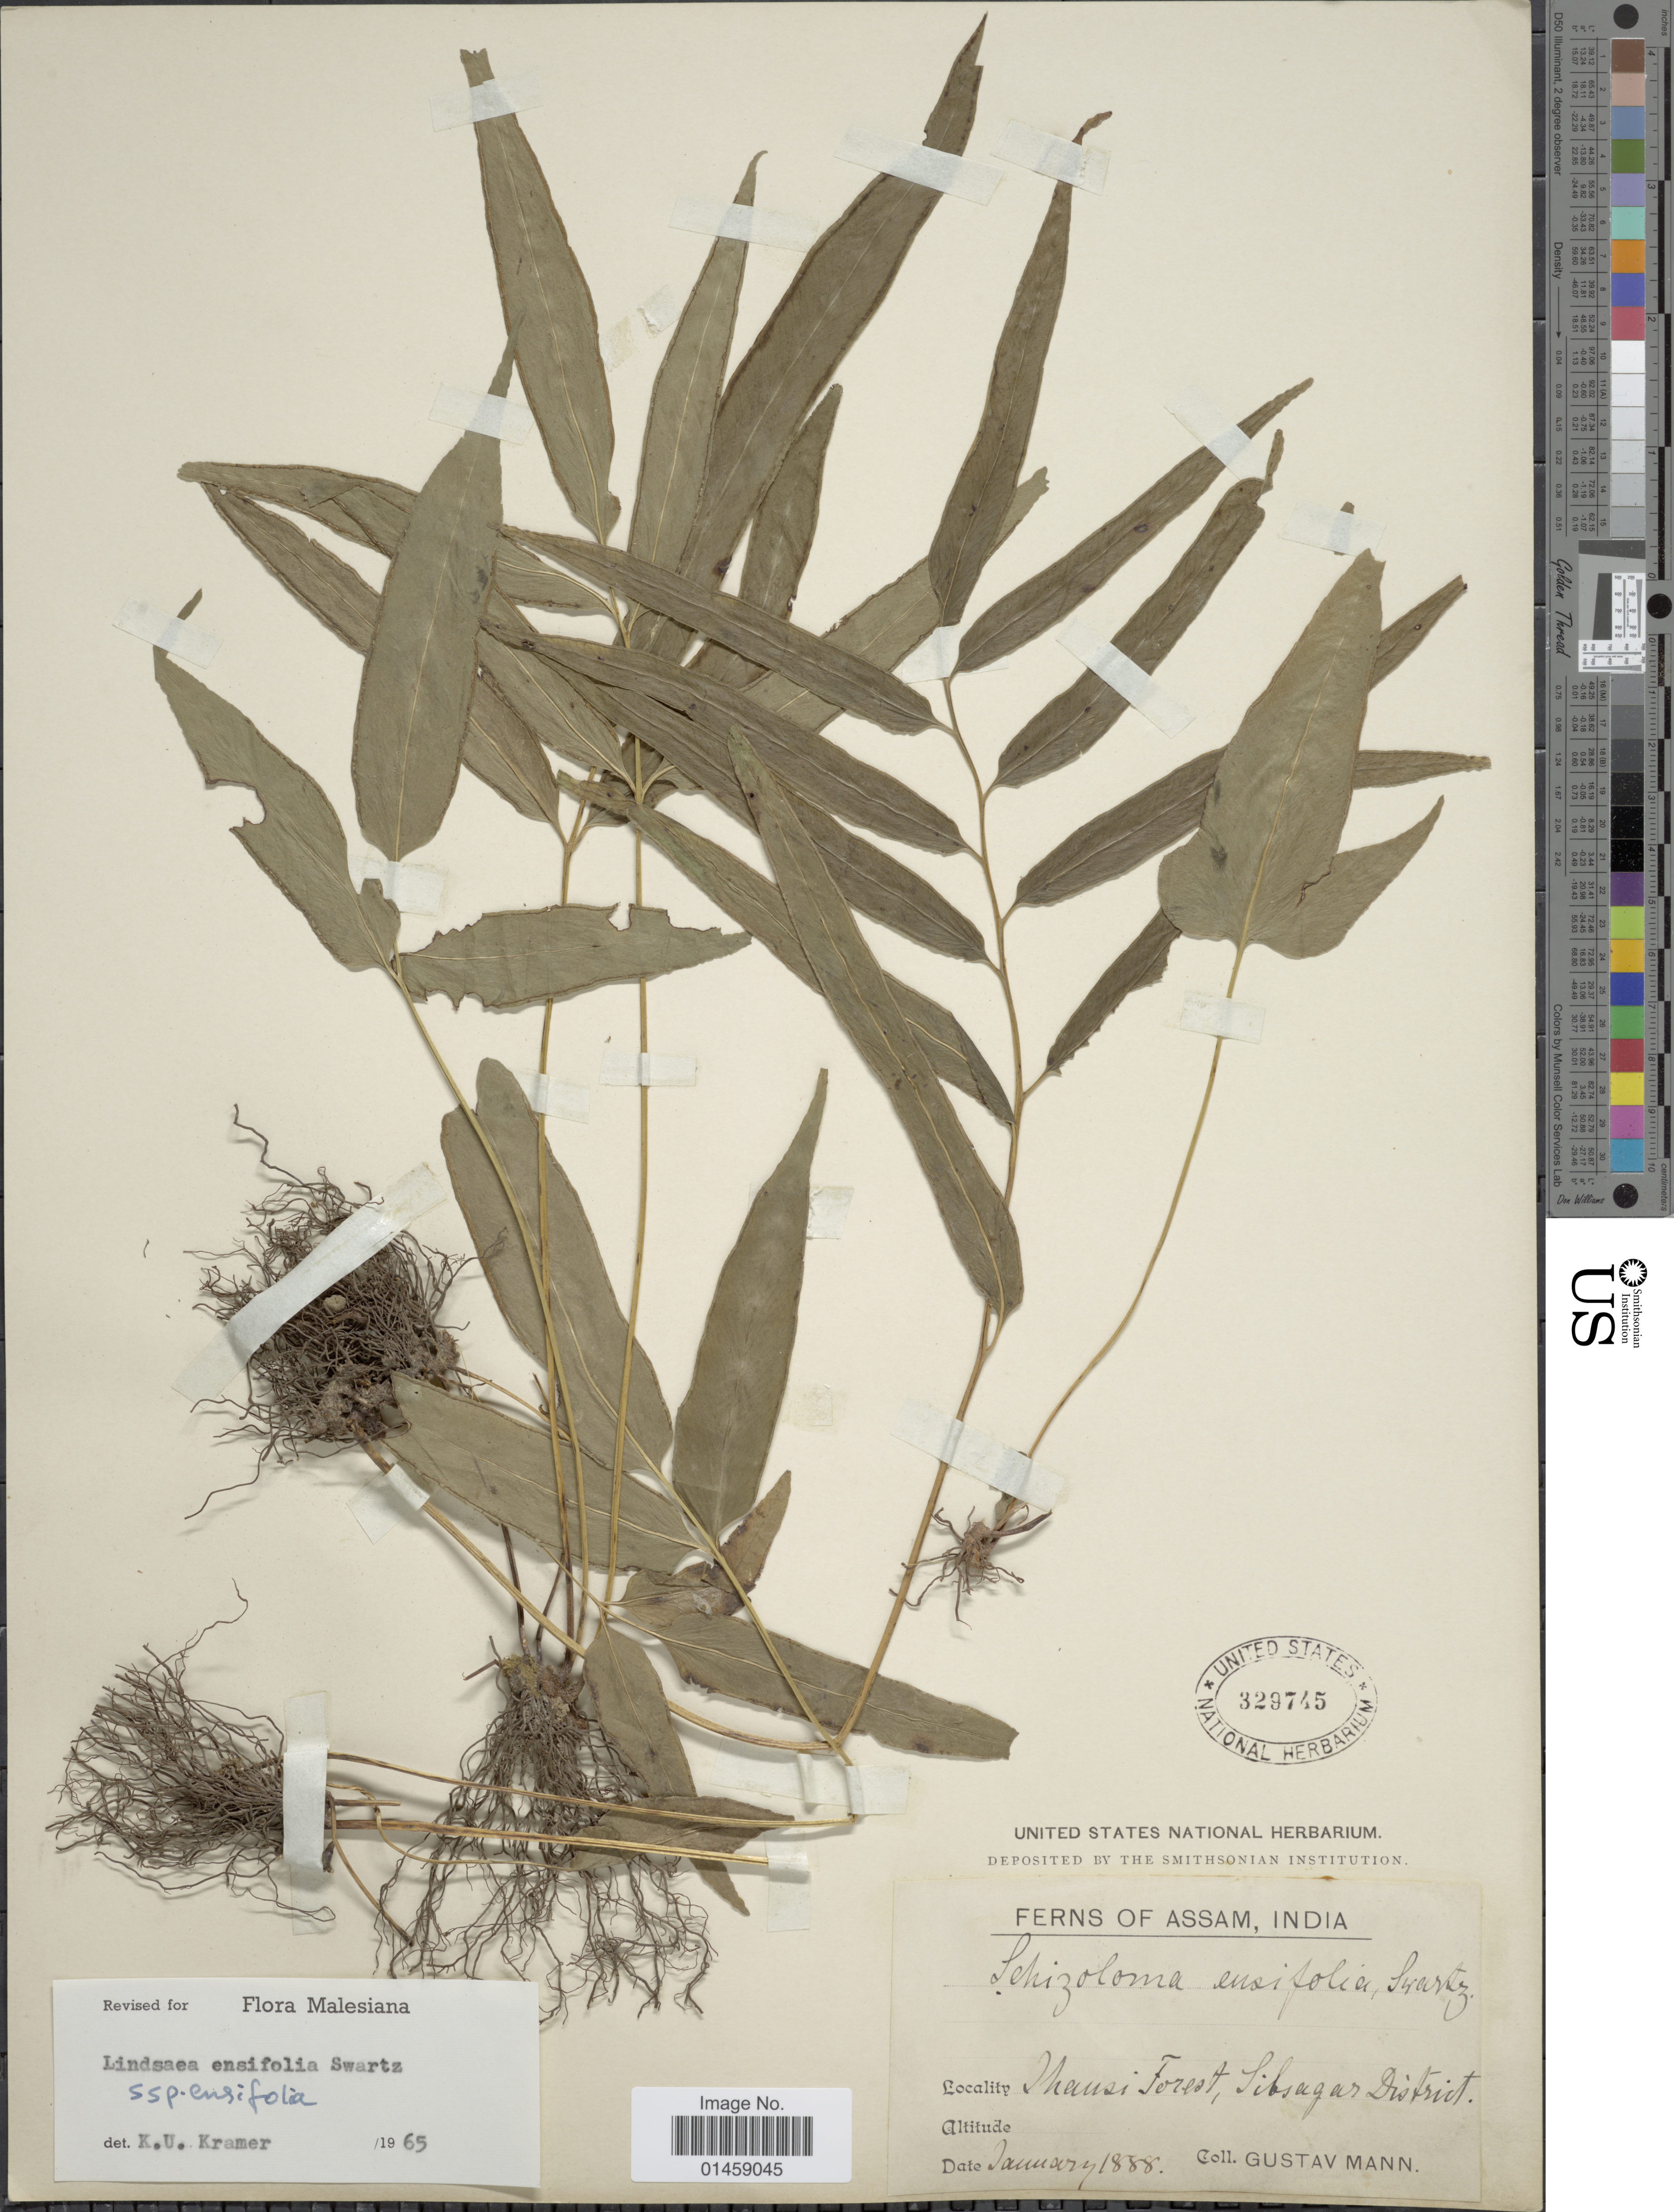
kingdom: Plantae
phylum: Tracheophyta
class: Polypodiopsida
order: Polypodiales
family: Lindsaeaceae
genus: Lindsaea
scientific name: Lindsaea ensifolia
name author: Sw.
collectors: G. Mann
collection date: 1888-01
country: India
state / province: Assam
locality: Jhansi Forest, Sibsagar District.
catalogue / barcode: US 329745